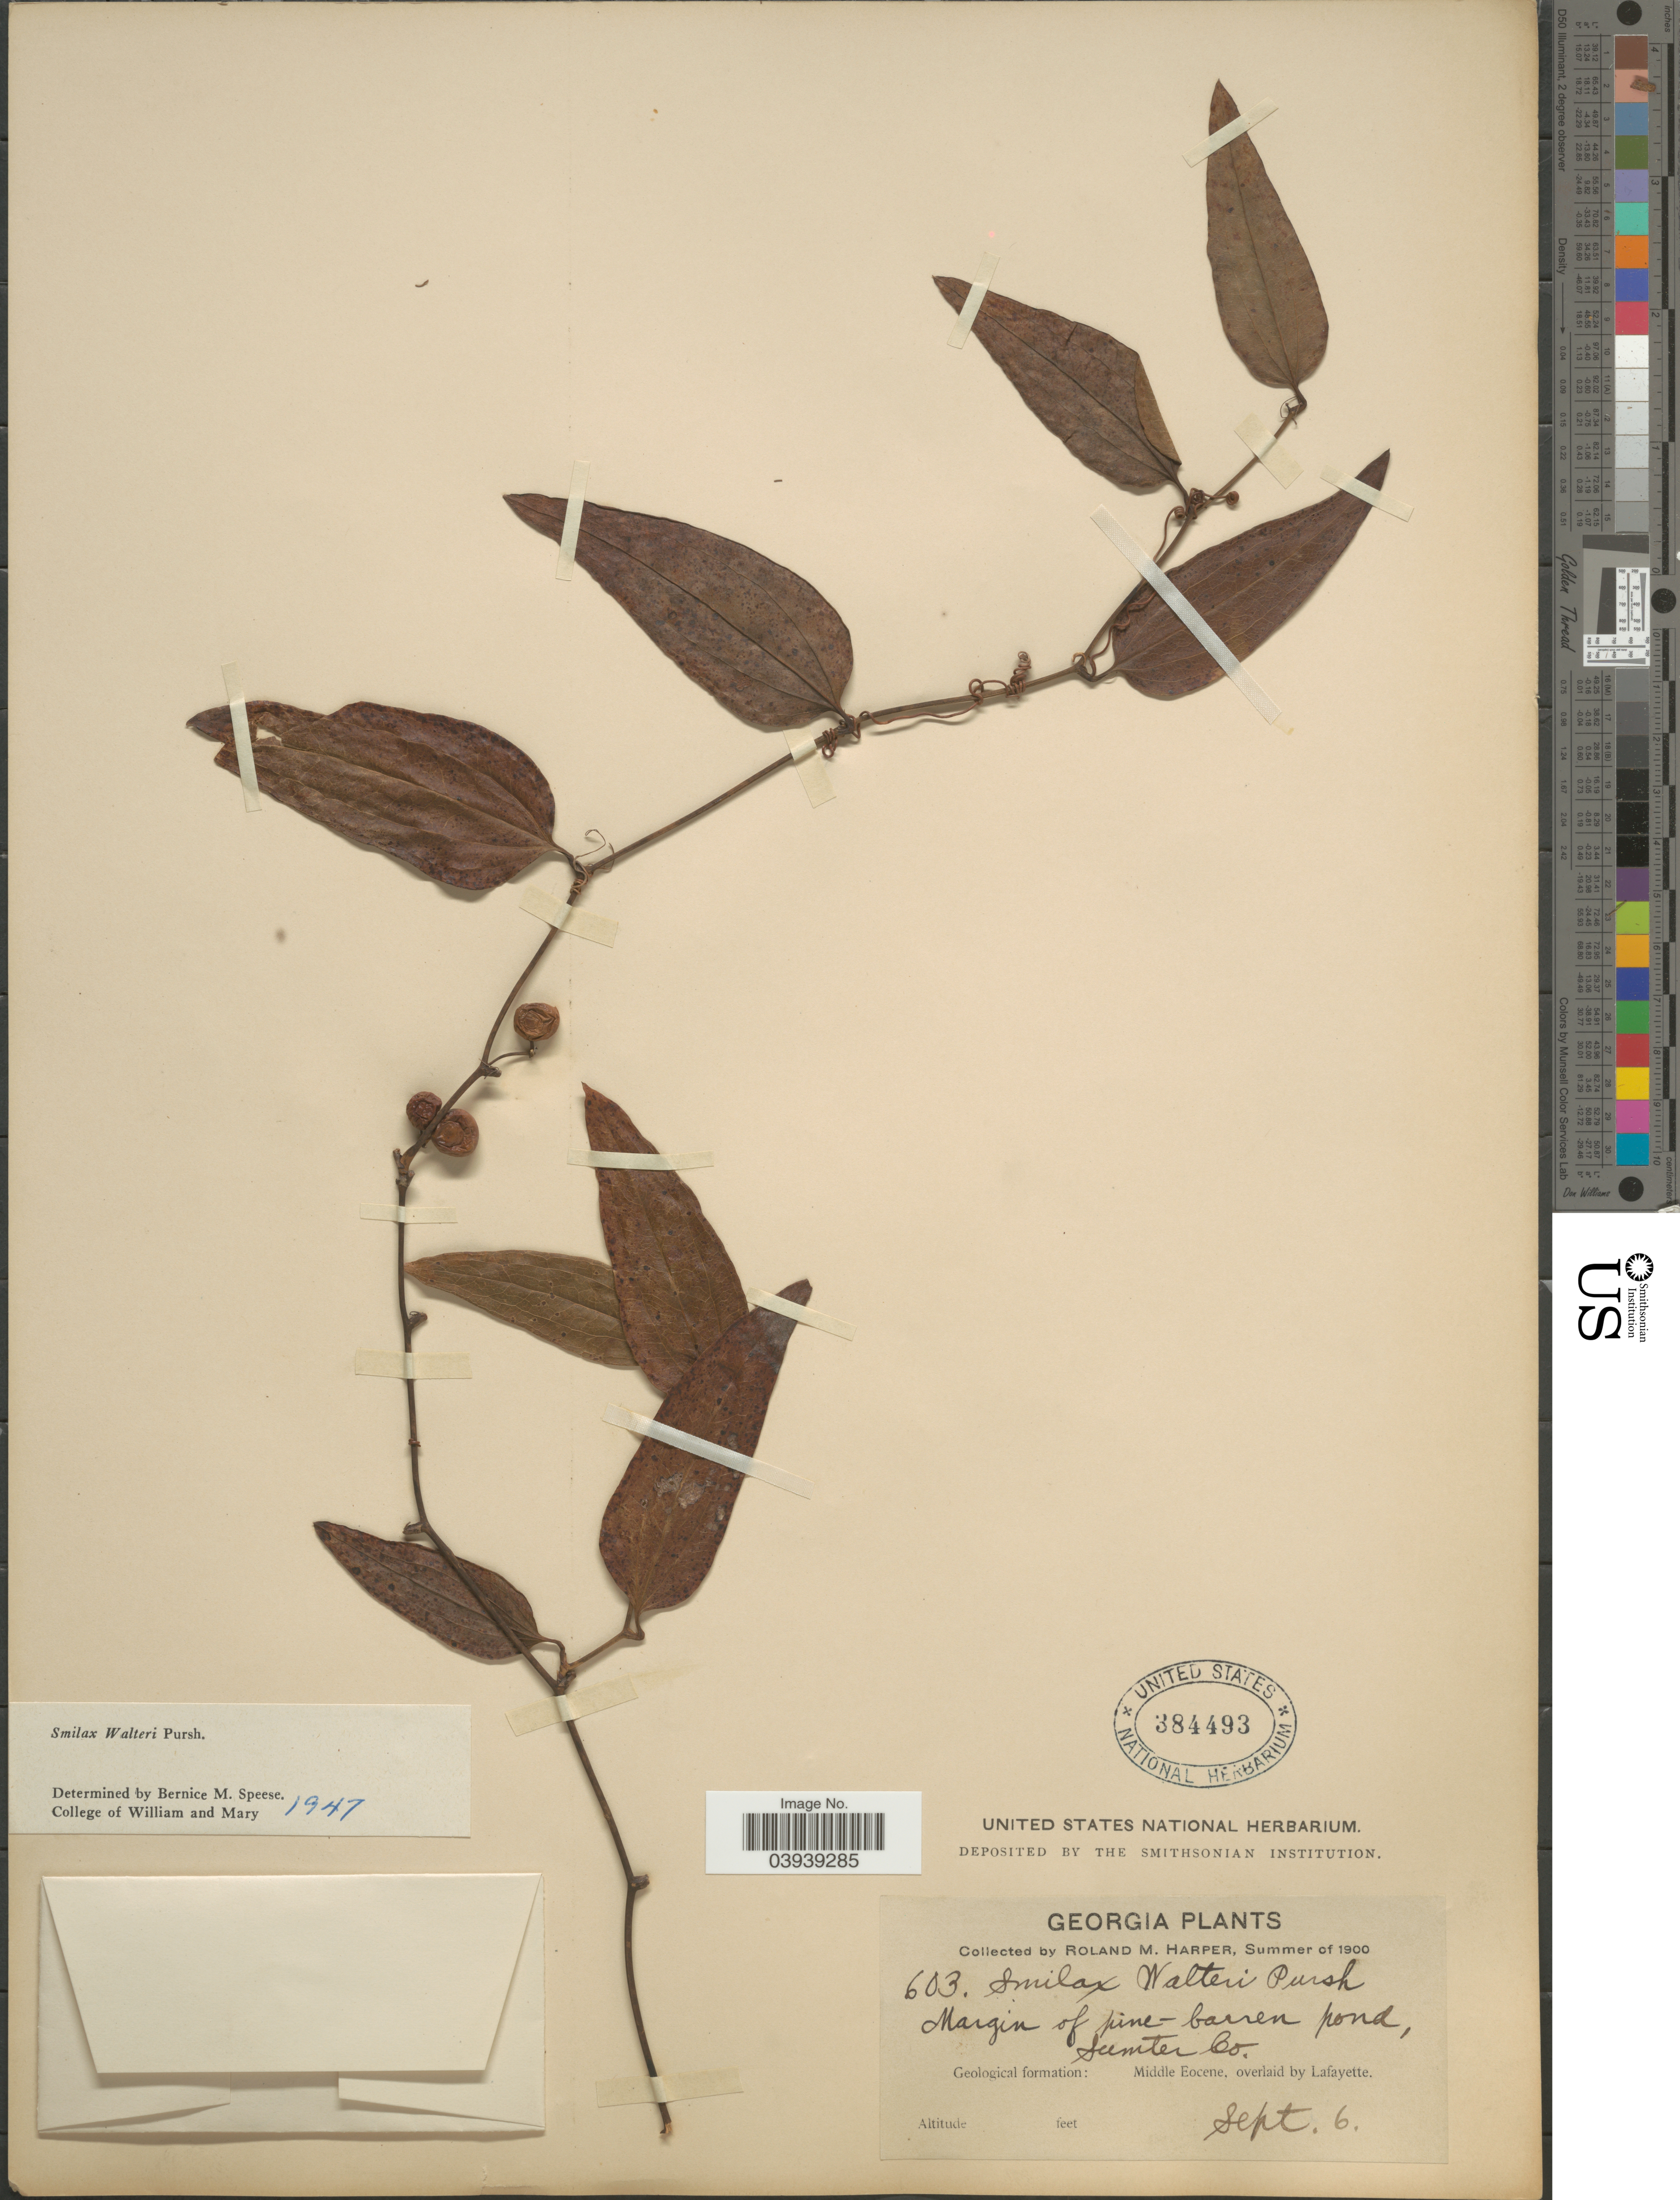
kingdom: Plantae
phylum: Tracheophyta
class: Liliopsida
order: Liliales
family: Smilacaceae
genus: Smilax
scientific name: Smilax walteri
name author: Pursh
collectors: R. M. Harper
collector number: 603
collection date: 1900-09-06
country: United States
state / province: Georgia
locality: Margin of pine-barren pond, Sumter Co. Geological formation: Middle Eocene, overlaid by Lafayette.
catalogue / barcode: US 384493